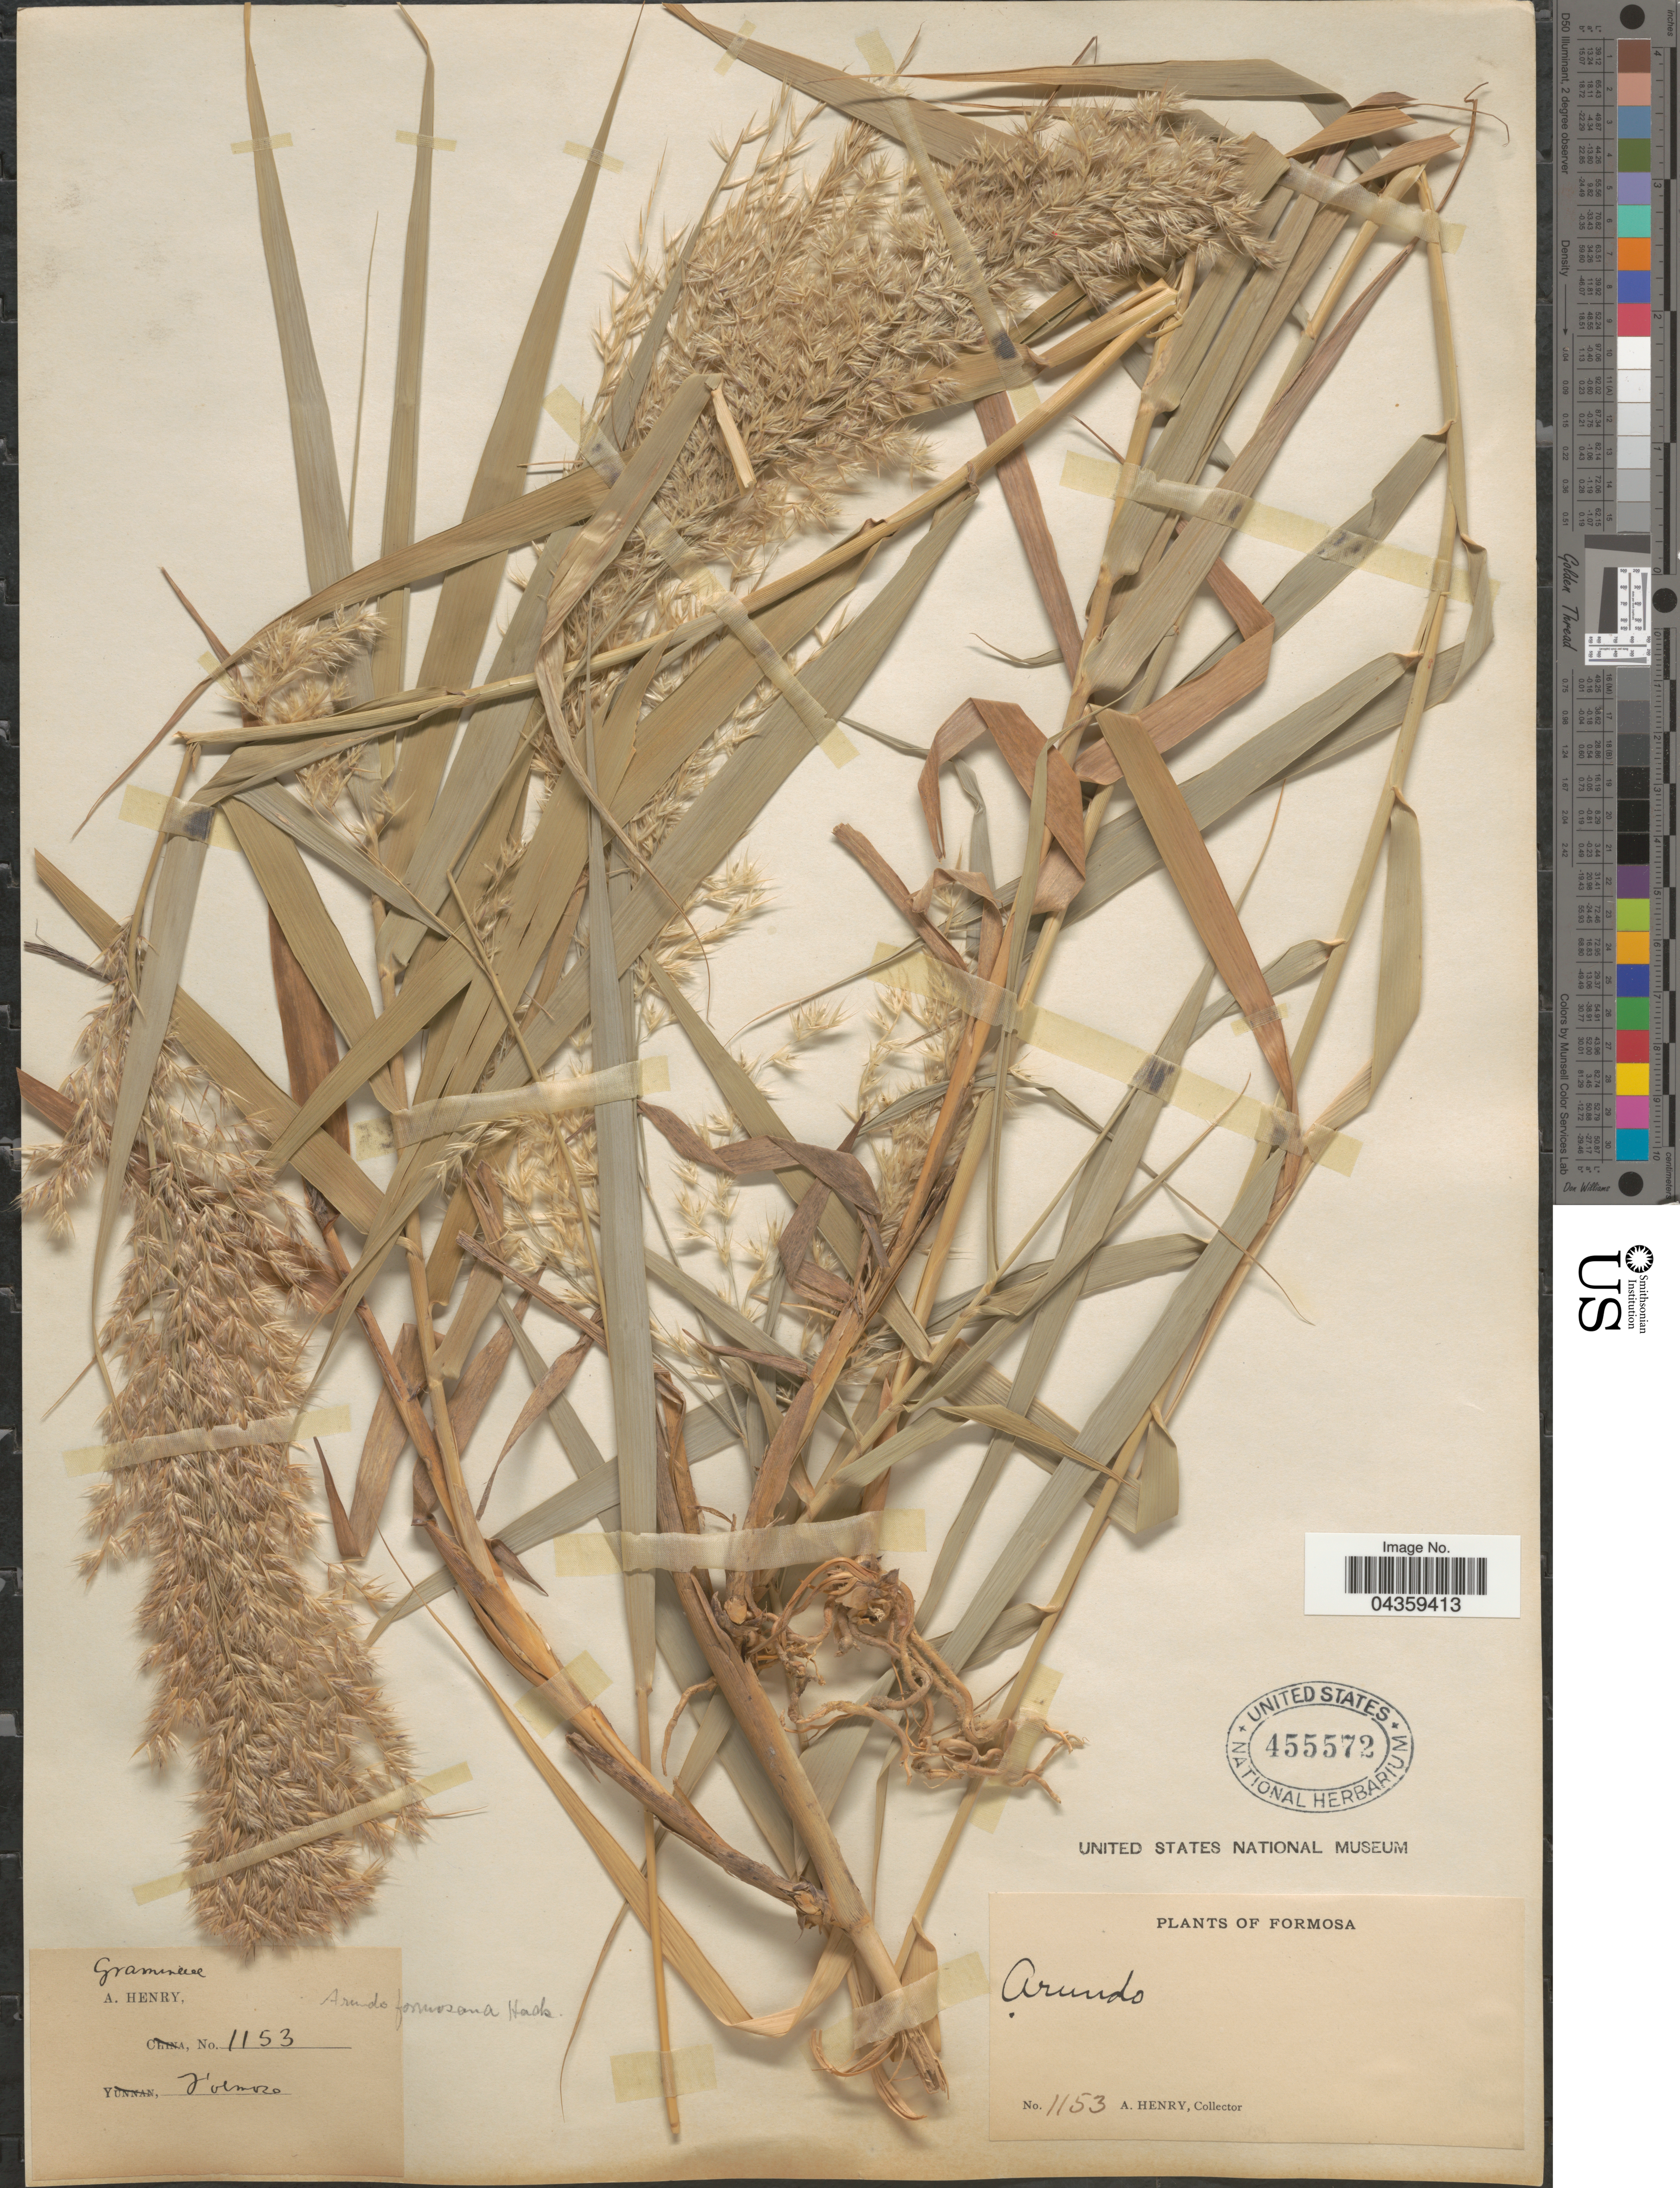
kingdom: Plantae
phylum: Tracheophyta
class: Liliopsida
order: Poales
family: Poaceae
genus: Arundo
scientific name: Arundo formosana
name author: Hack.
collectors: A. Henry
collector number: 1153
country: Taiwan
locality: Formosa.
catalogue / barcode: US 455572